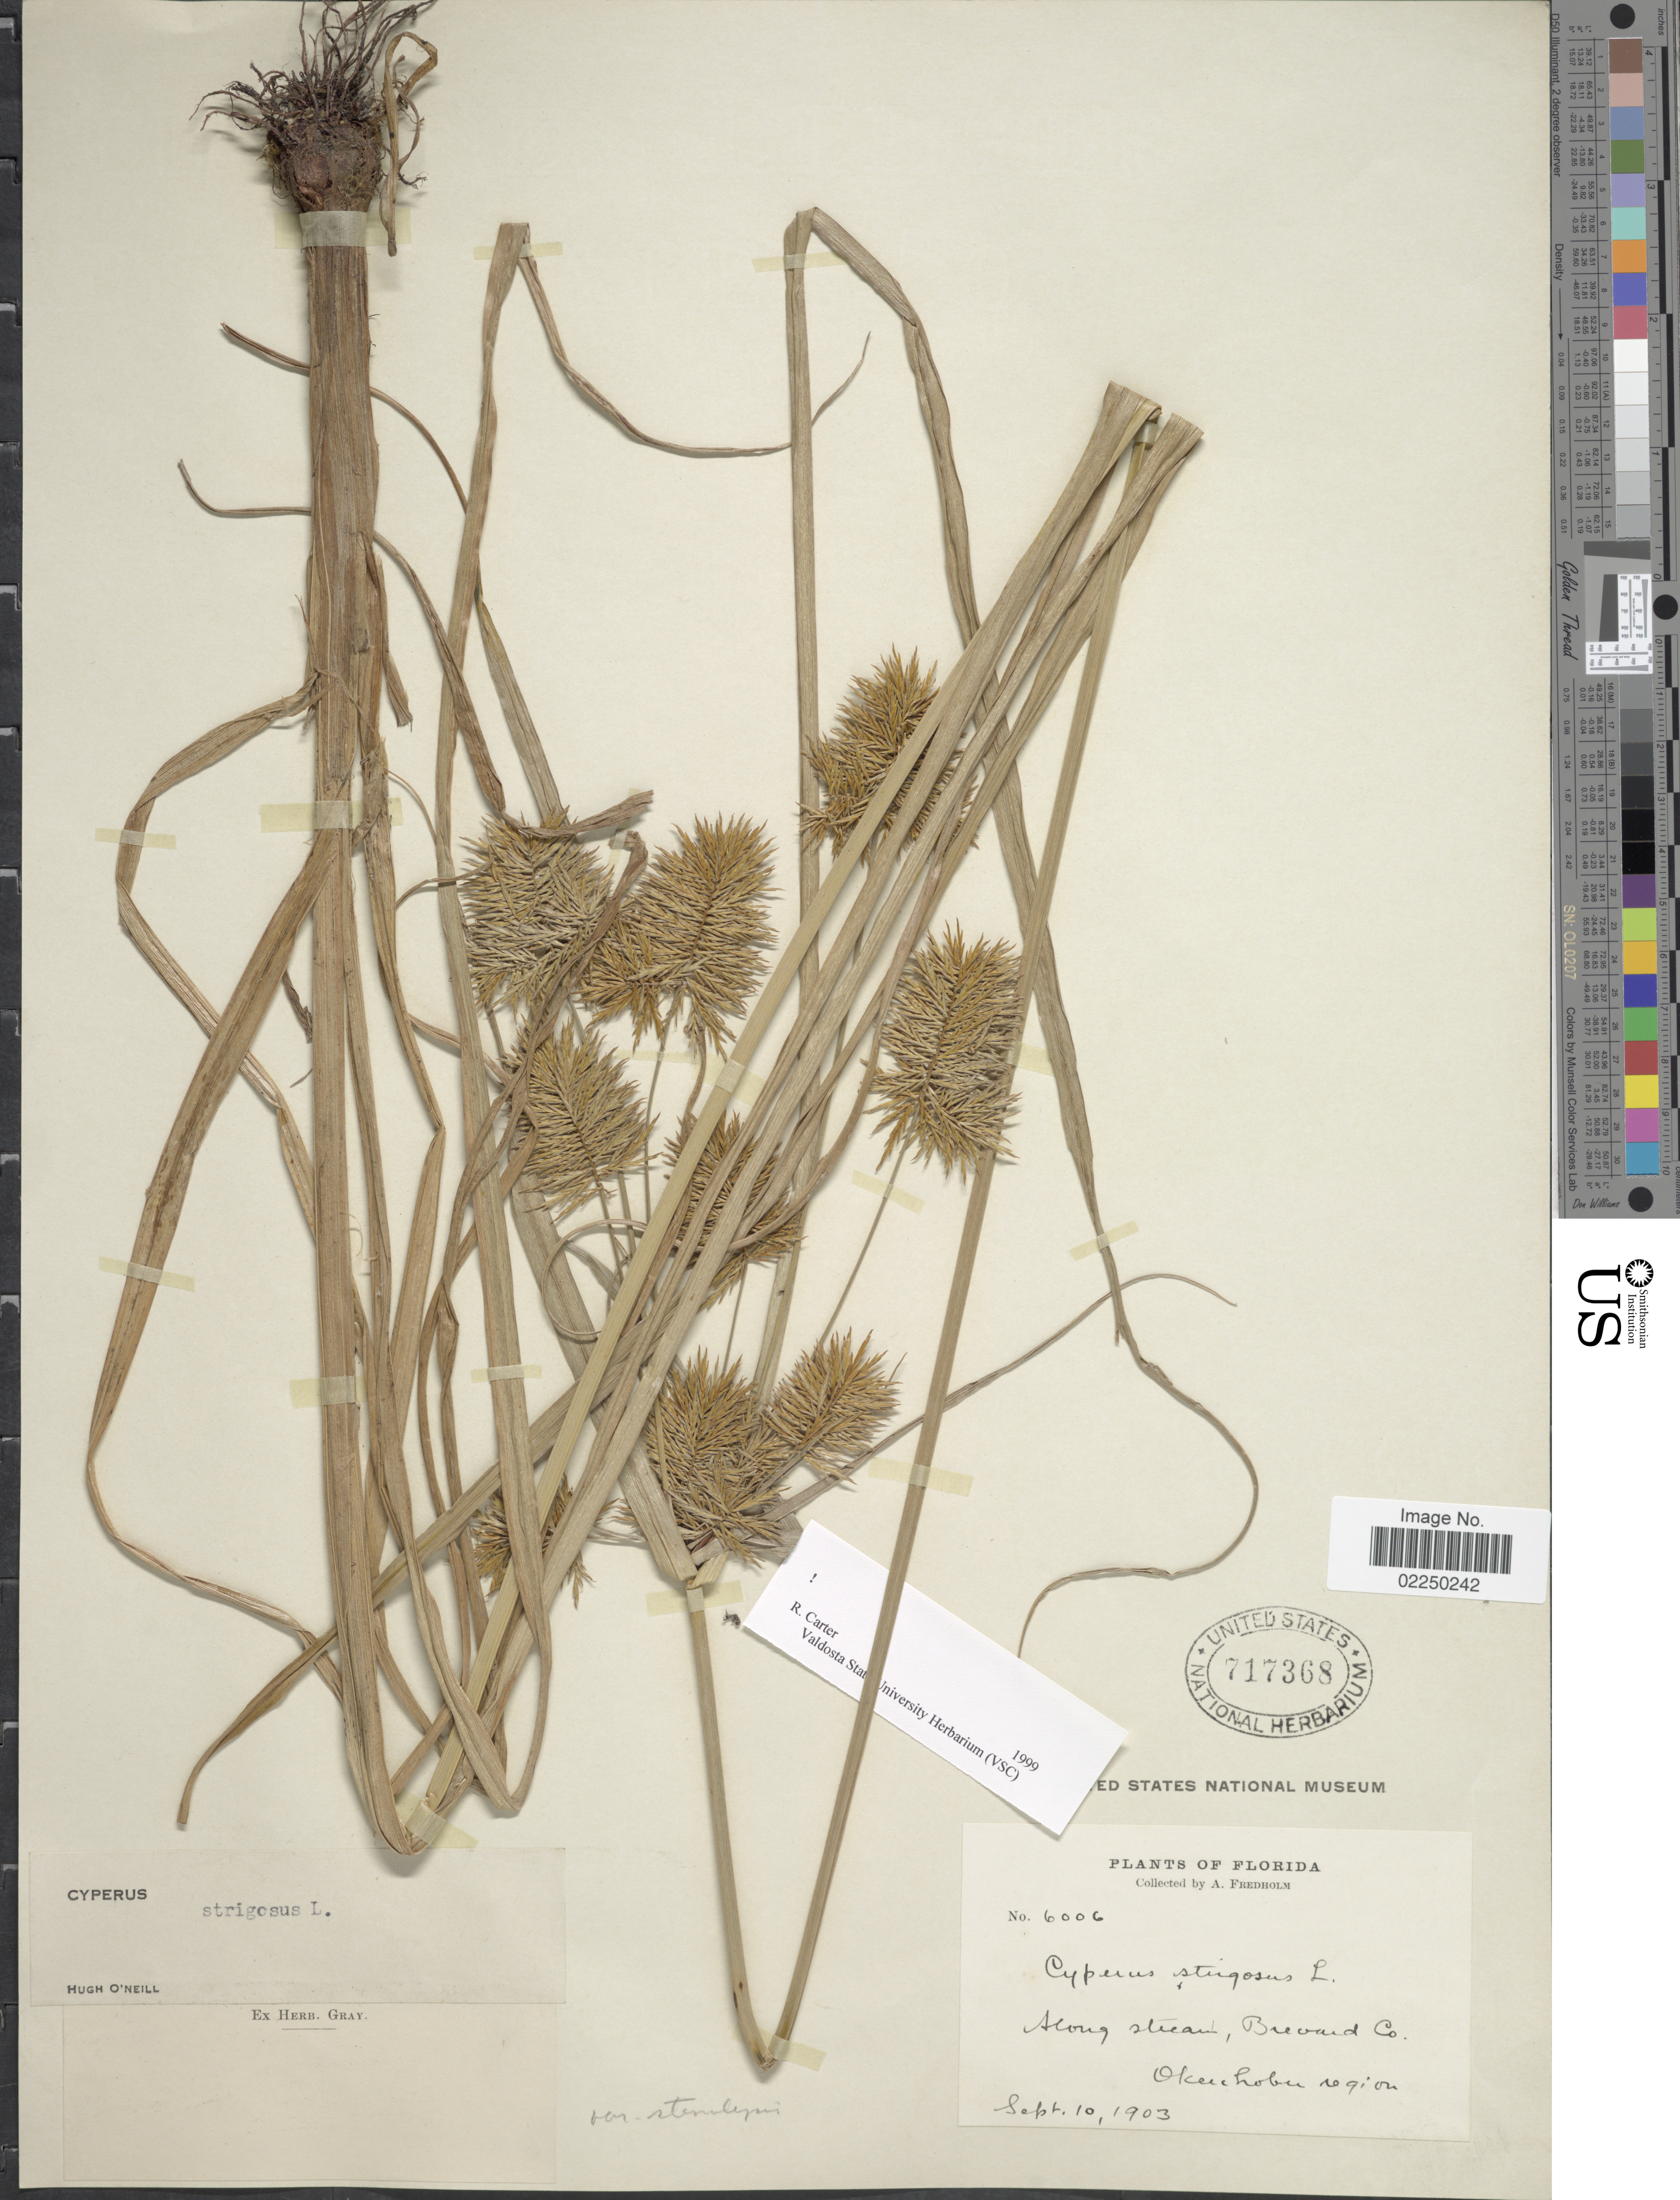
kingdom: Plantae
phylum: Tracheophyta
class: Liliopsida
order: Poales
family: Cyperaceae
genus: Cyperus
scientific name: Cyperus strigosus L.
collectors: A. Fredholm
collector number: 6006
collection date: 1903-09-10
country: United States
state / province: Florida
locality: Along stream, Brevard Co., Okeehobu region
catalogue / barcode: US 717368